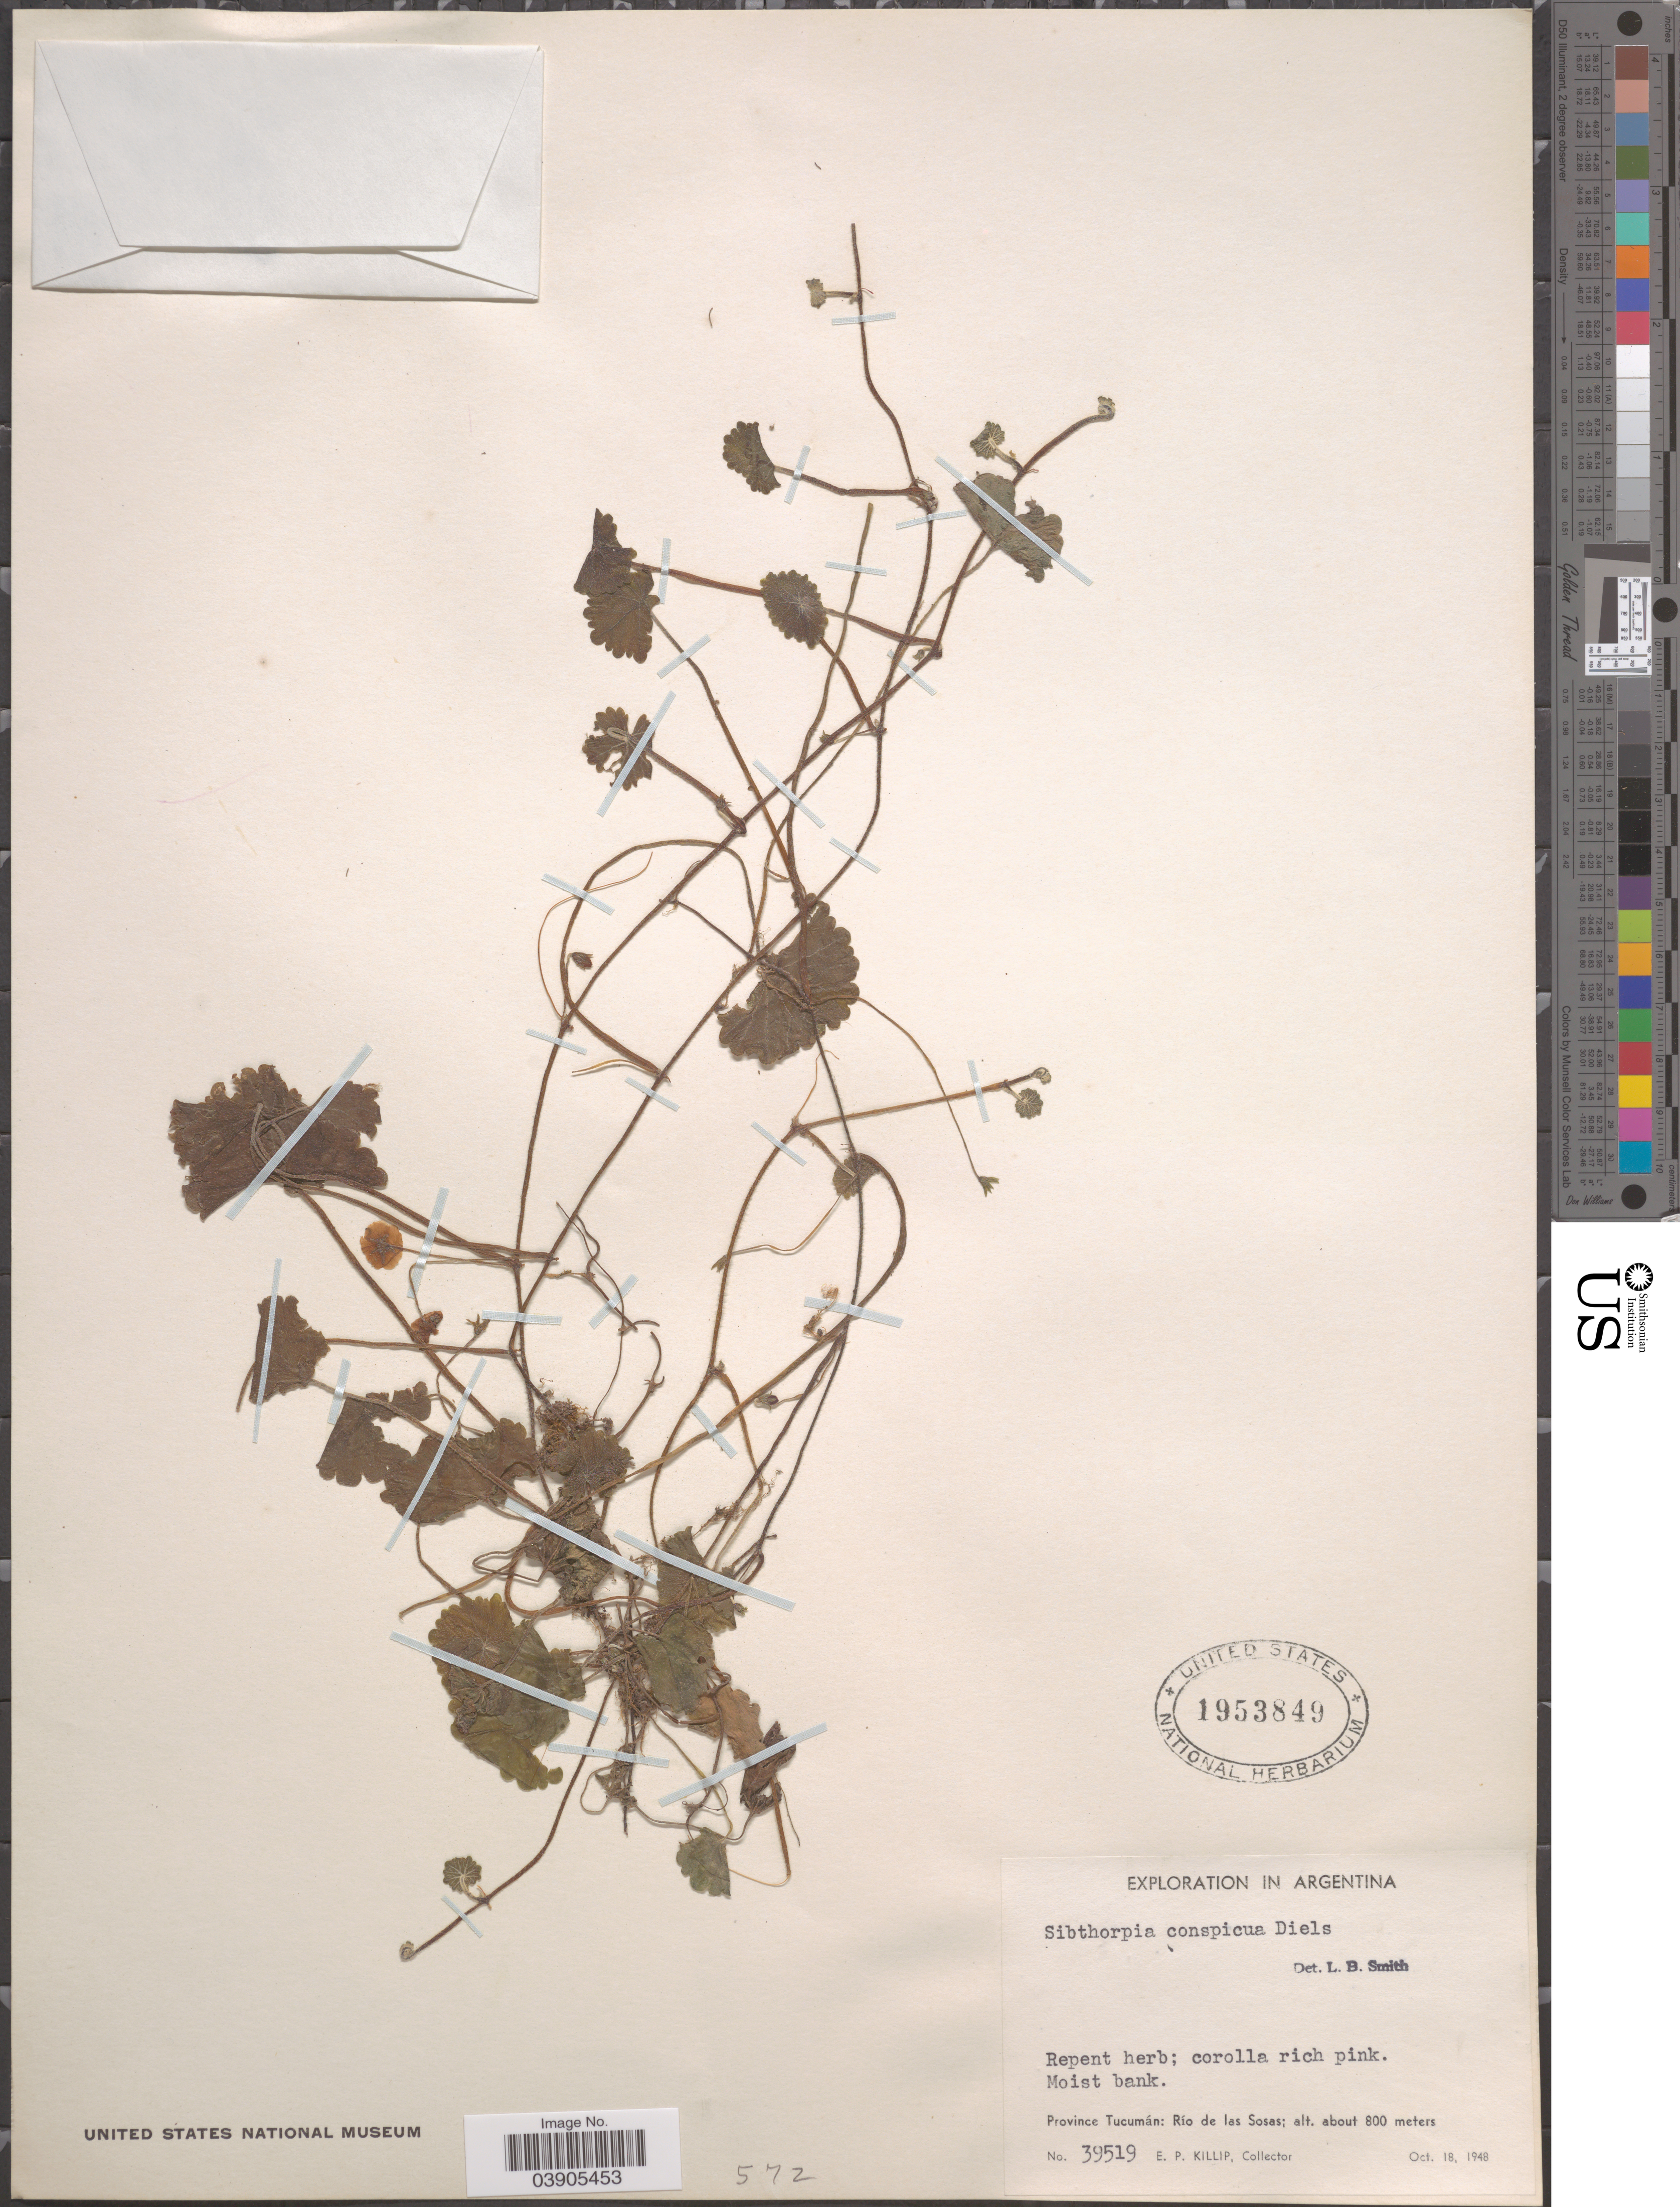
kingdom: Plantae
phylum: Tracheophyta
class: Magnoliopsida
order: Lamiales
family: Plantaginaceae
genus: Sibthorpia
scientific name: Sibthorpia conspicua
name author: Diels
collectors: E. P. Killip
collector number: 39519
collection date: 1948-10-18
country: Argentina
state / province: Tucuman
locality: Río de las Sosas.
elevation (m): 800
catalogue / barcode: US 1953849